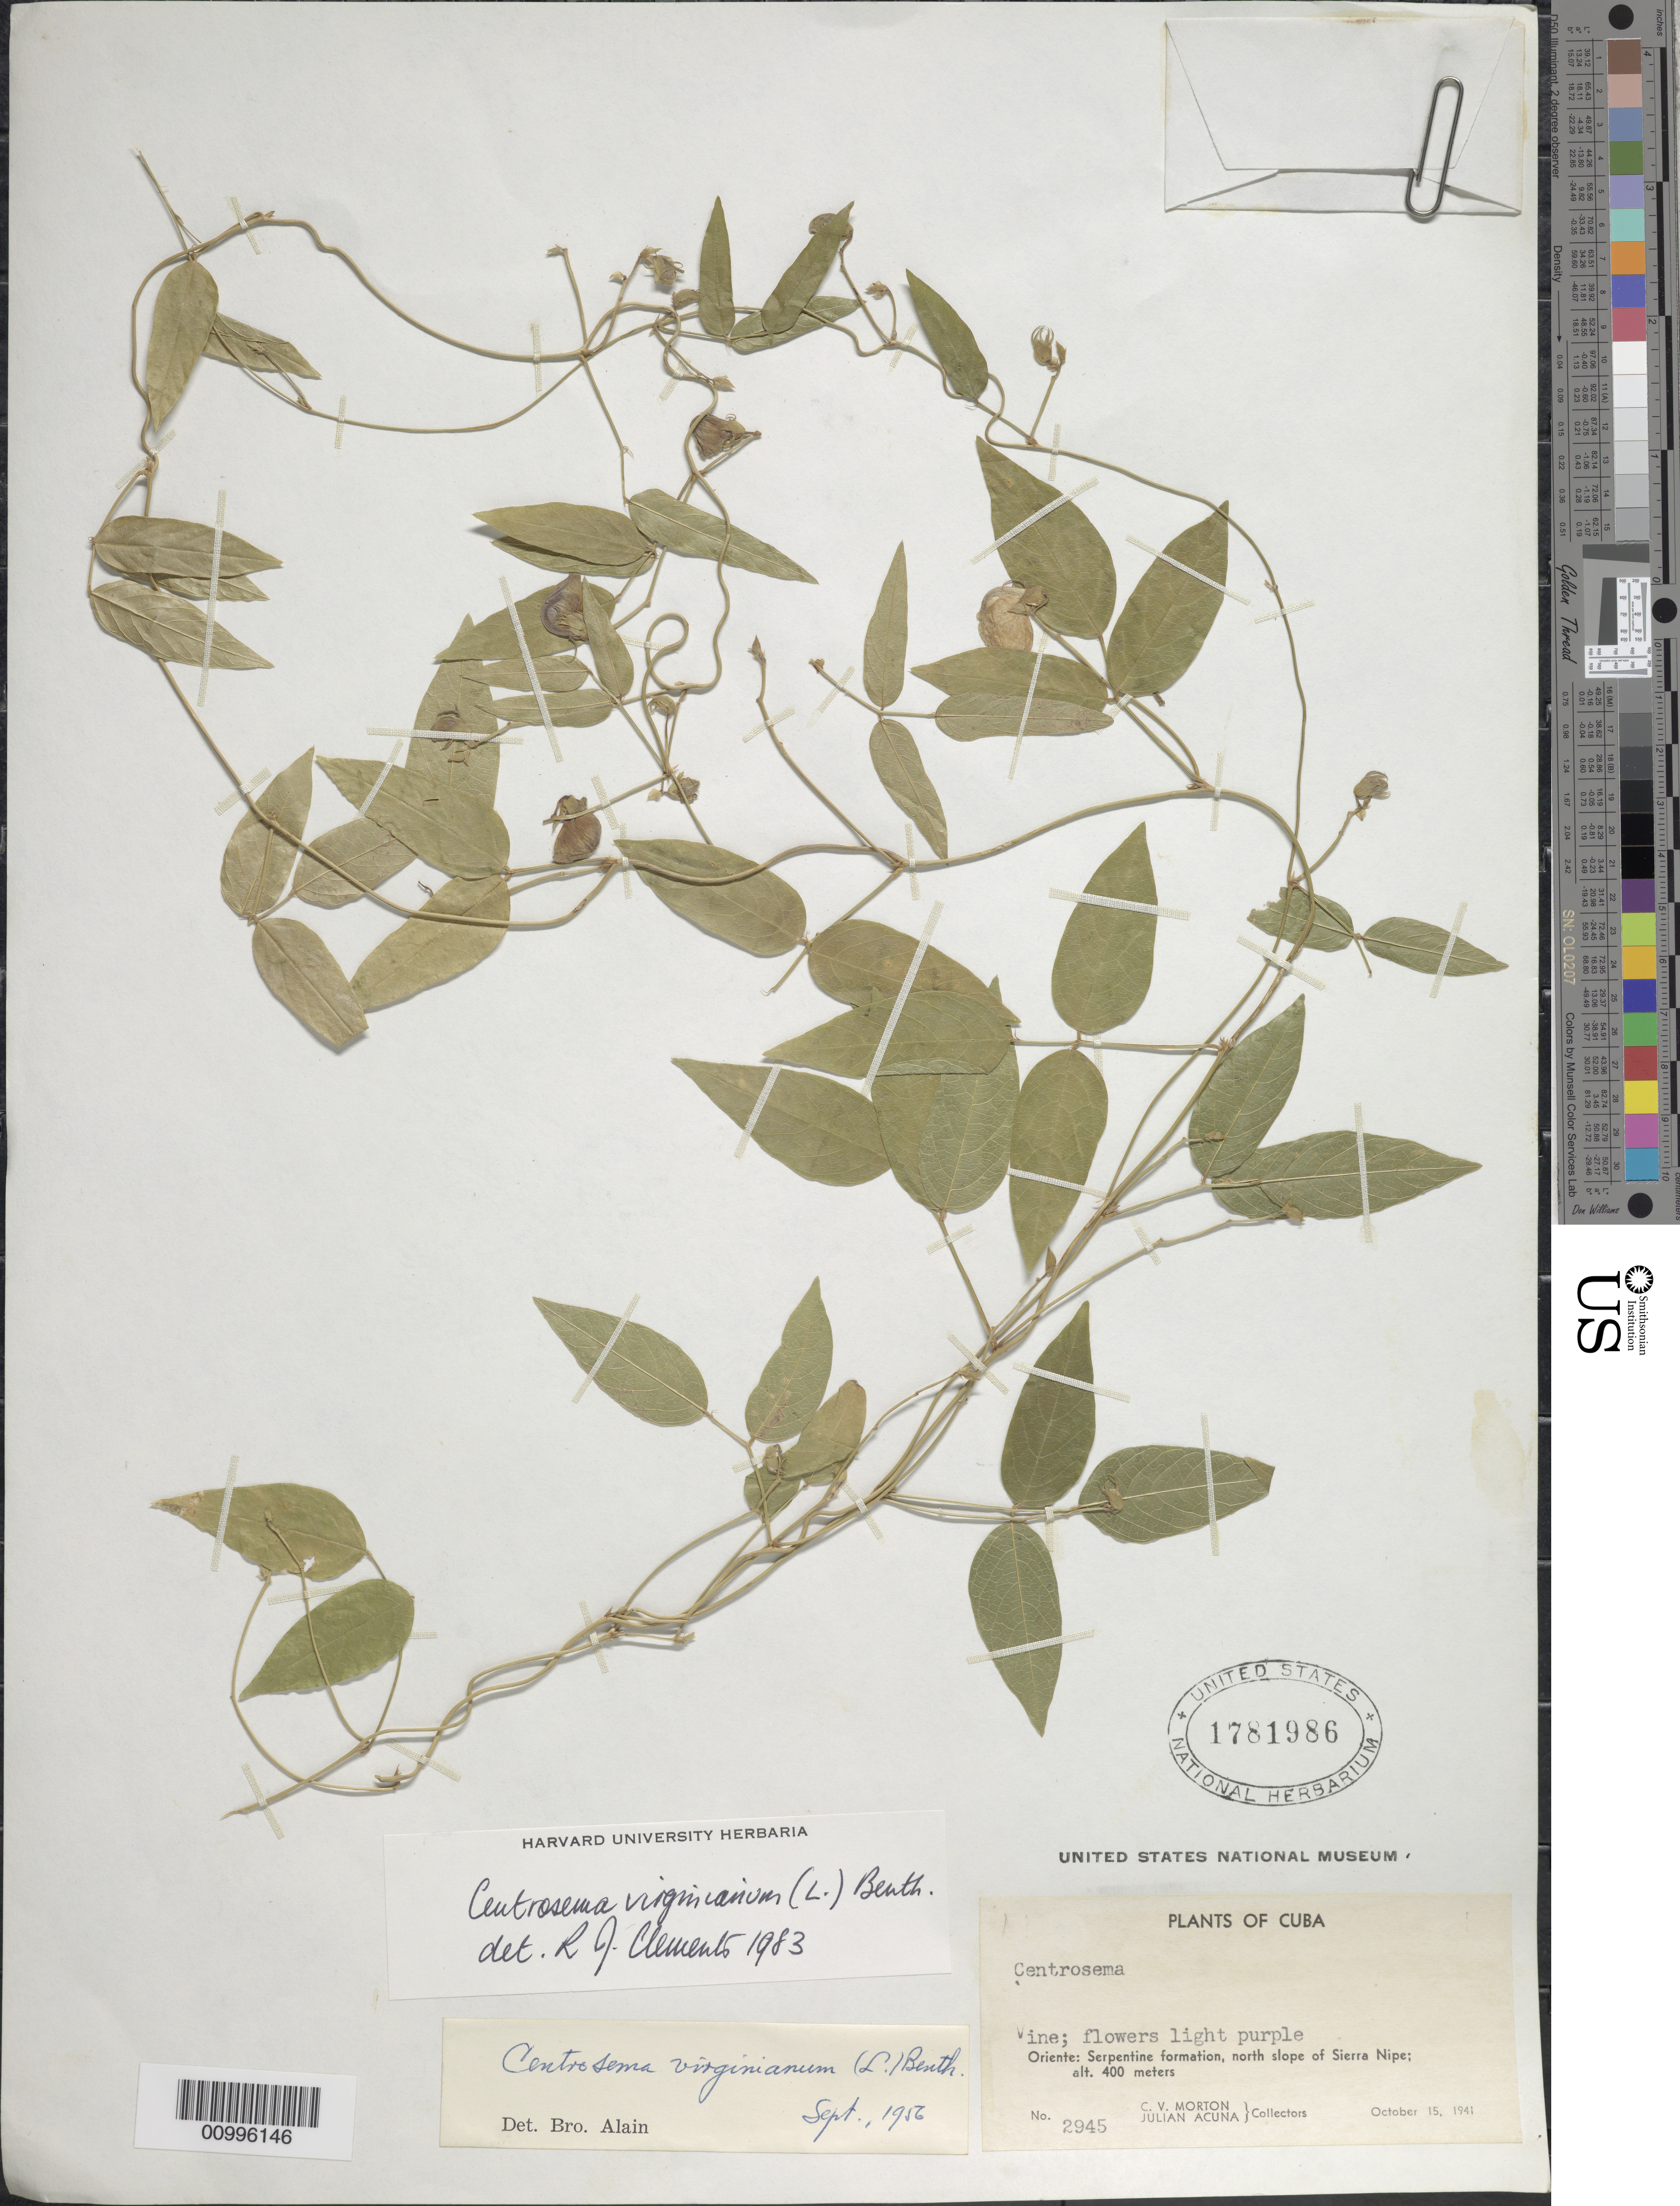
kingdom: Plantae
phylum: Tracheophyta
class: Magnoliopsida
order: Fabales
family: Fabaceae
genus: Centrosema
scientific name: Centrosema virginianum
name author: (L.) Benth.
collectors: C. V. Morton & J. Acuña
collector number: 2945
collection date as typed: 15 Oct 1941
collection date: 1941-10-15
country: Cuba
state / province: Holguín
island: Cuba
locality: Serpentine formation, N slope of Sierra Nipe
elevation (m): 400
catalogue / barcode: US 1781986